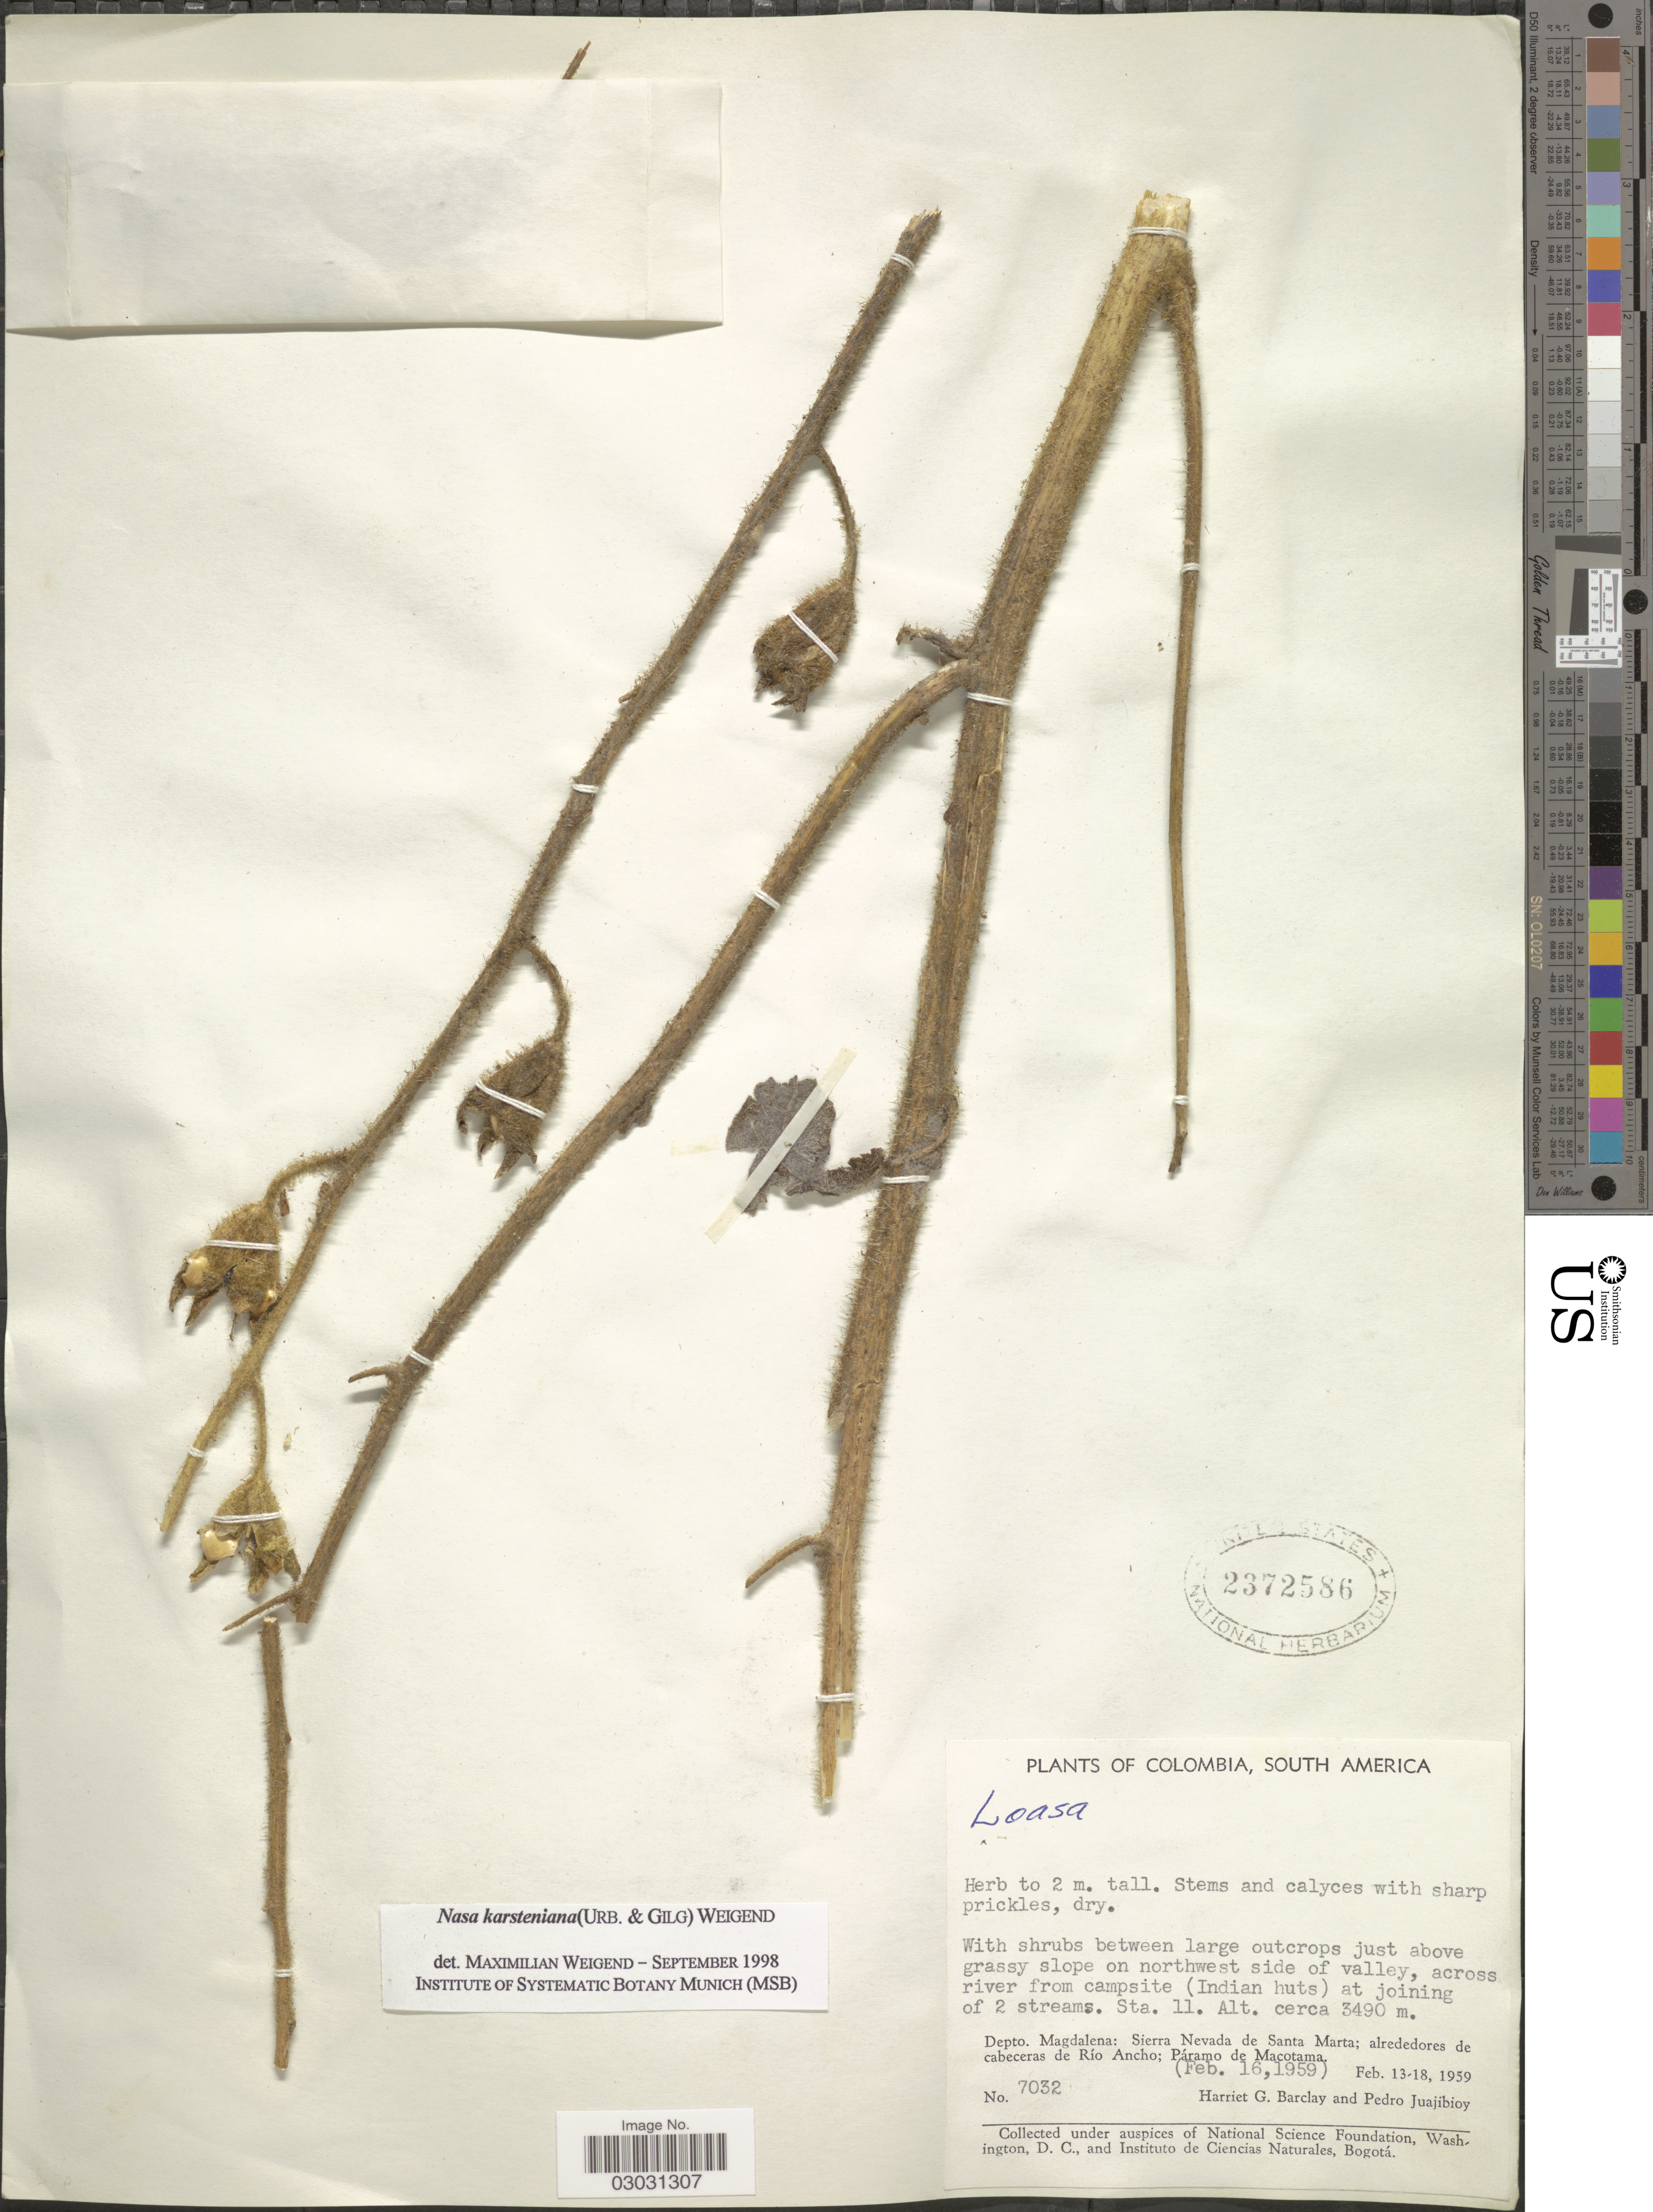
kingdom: Plantae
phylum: Tracheophyta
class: Magnoliopsida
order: Cornales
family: Loasaceae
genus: Nasa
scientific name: Nasa karsteniana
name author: (Urb. & Gilg) Weigend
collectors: H. G. Barclay & P. Juajibioy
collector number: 7032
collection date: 1959-02-16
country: Colombia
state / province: Magdalena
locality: Sta. 11. Depto. Magdalena: Sierra Nevada de Santa Marta; alrededores de cabeceras de Río Ancho; Páramo de Macotama.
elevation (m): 3490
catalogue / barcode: US 2372586